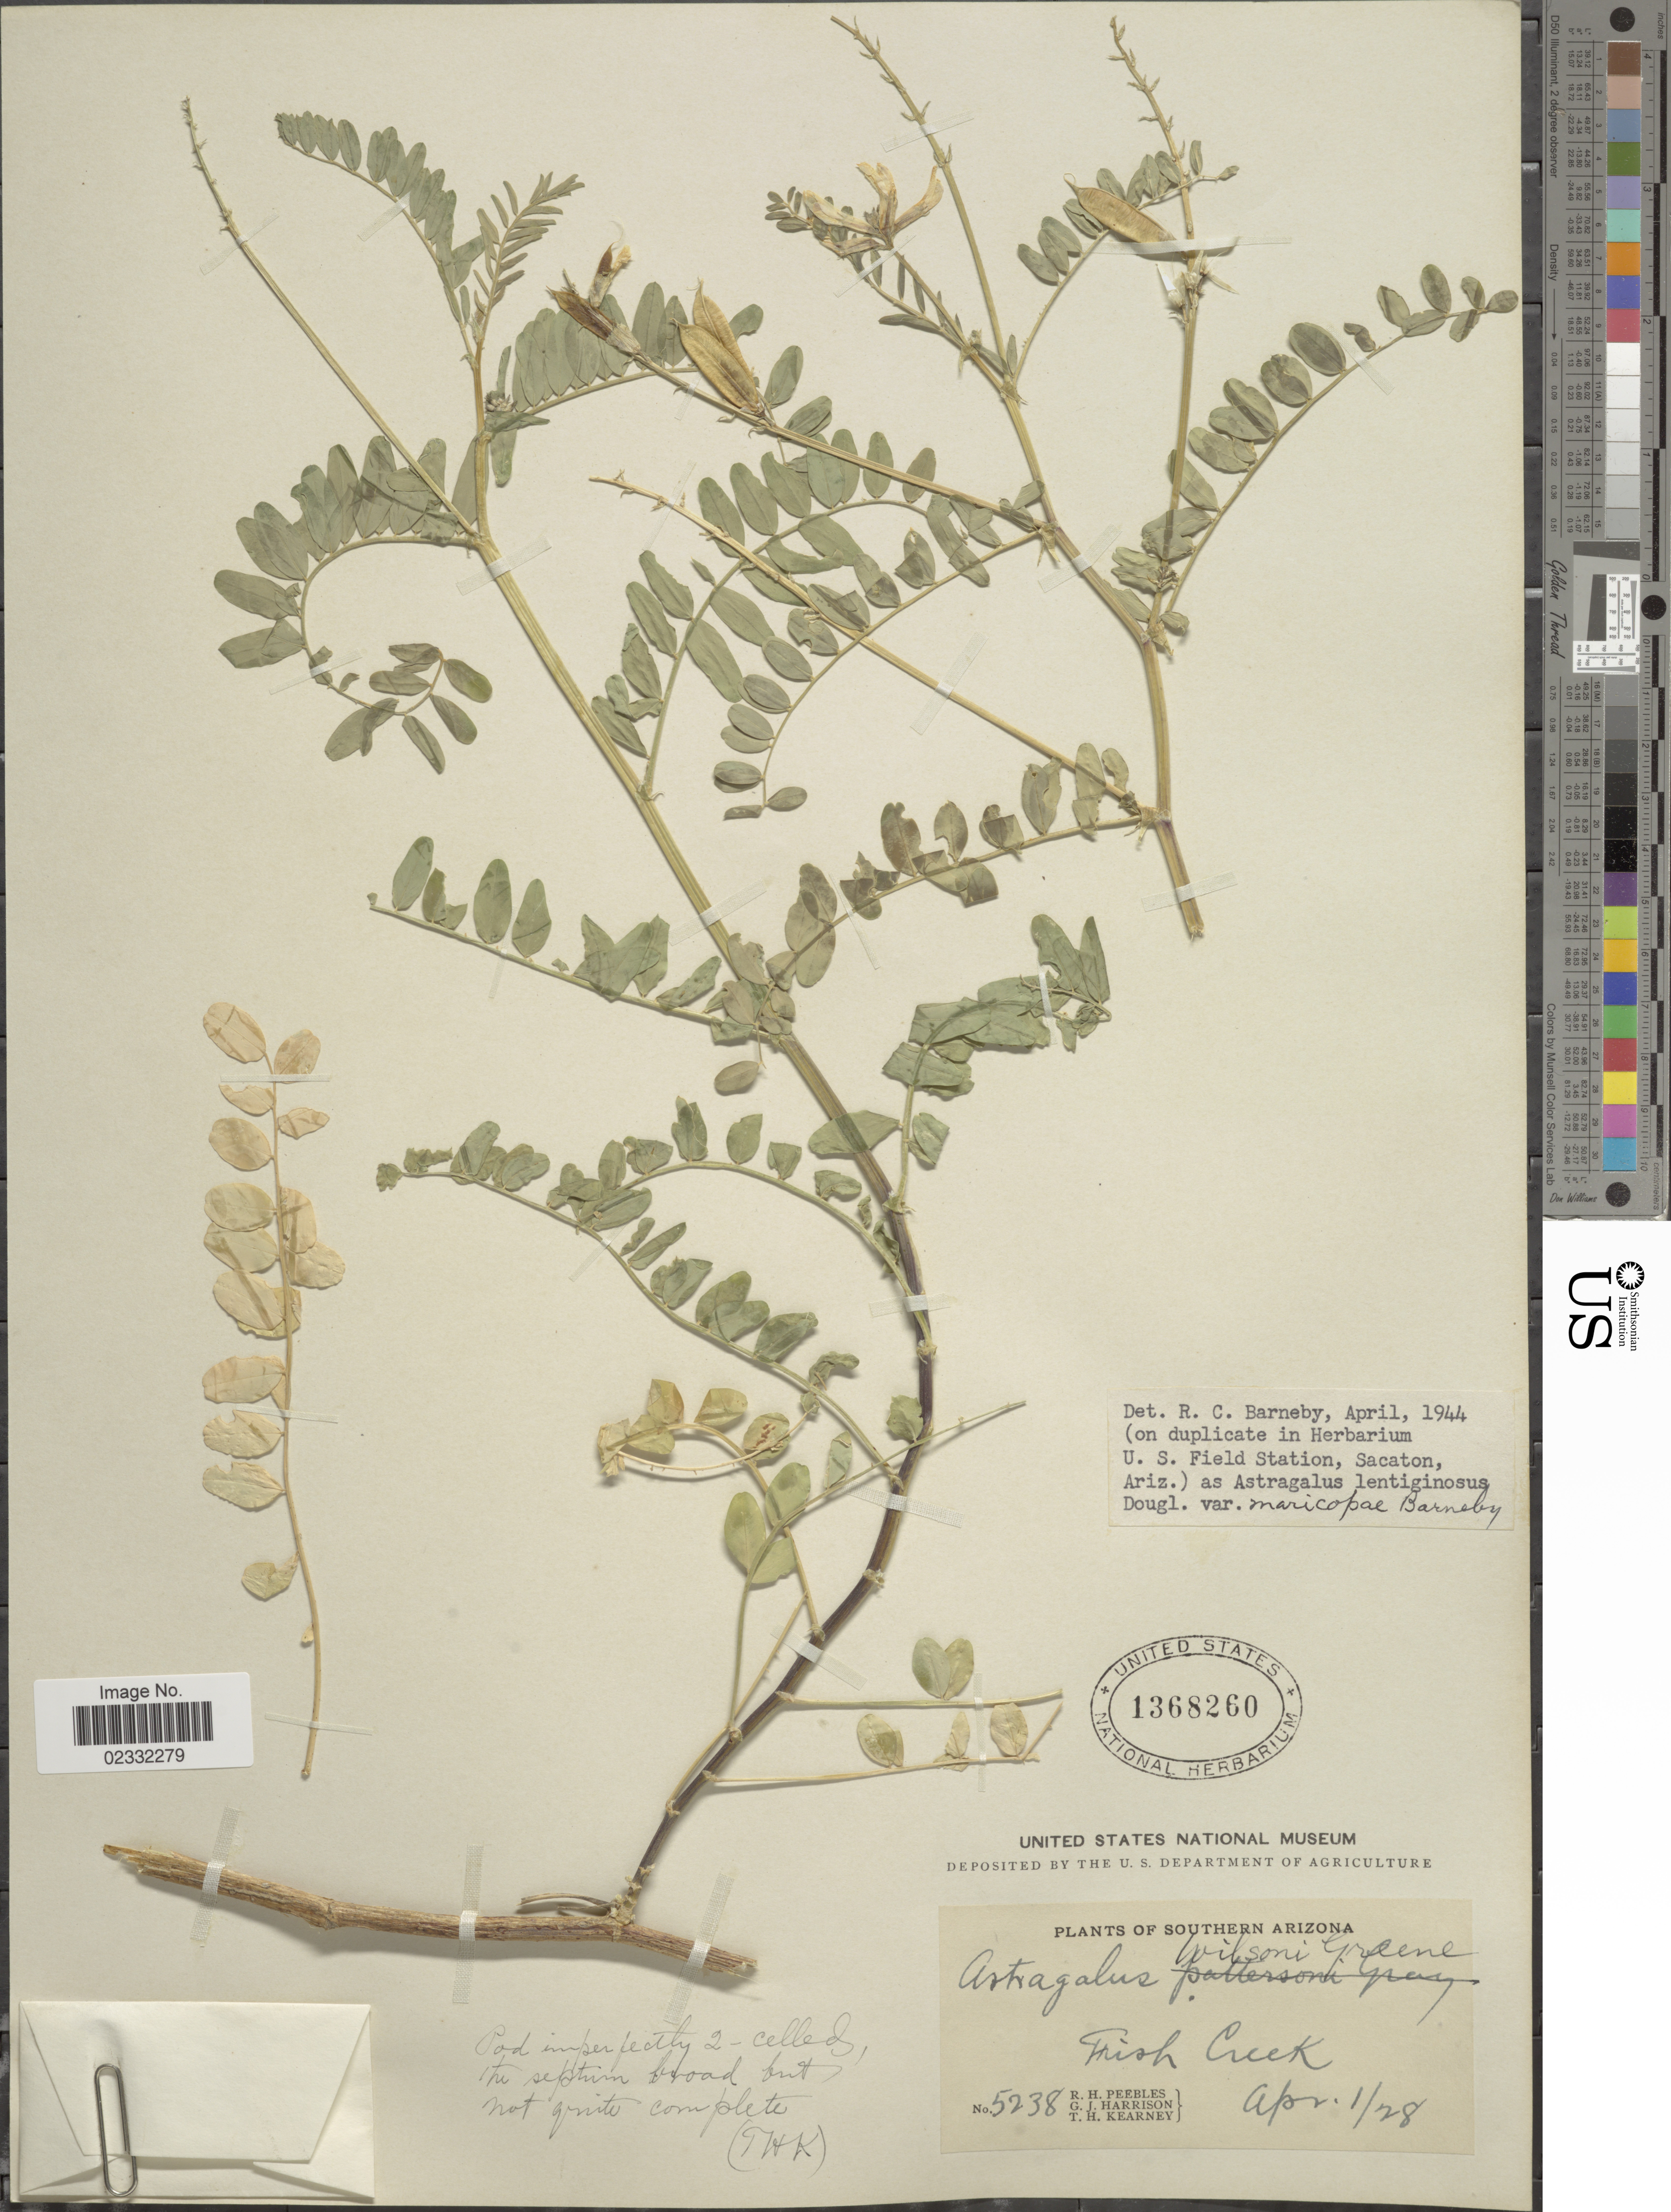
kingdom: Plantae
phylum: Tracheophyta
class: Magnoliopsida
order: Fabales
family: Fabaceae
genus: Astragalus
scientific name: Astragalus lentiginosus var. maricopae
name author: Barneby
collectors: R. H. Peebles, G. J. Harrison & T. H. Kearney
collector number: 5238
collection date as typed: Transcribed d/m/y: 1/4/28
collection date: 1928-04-01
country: United States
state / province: Arizona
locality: Southern Arizona. Fish Creek.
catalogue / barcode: US 1368260